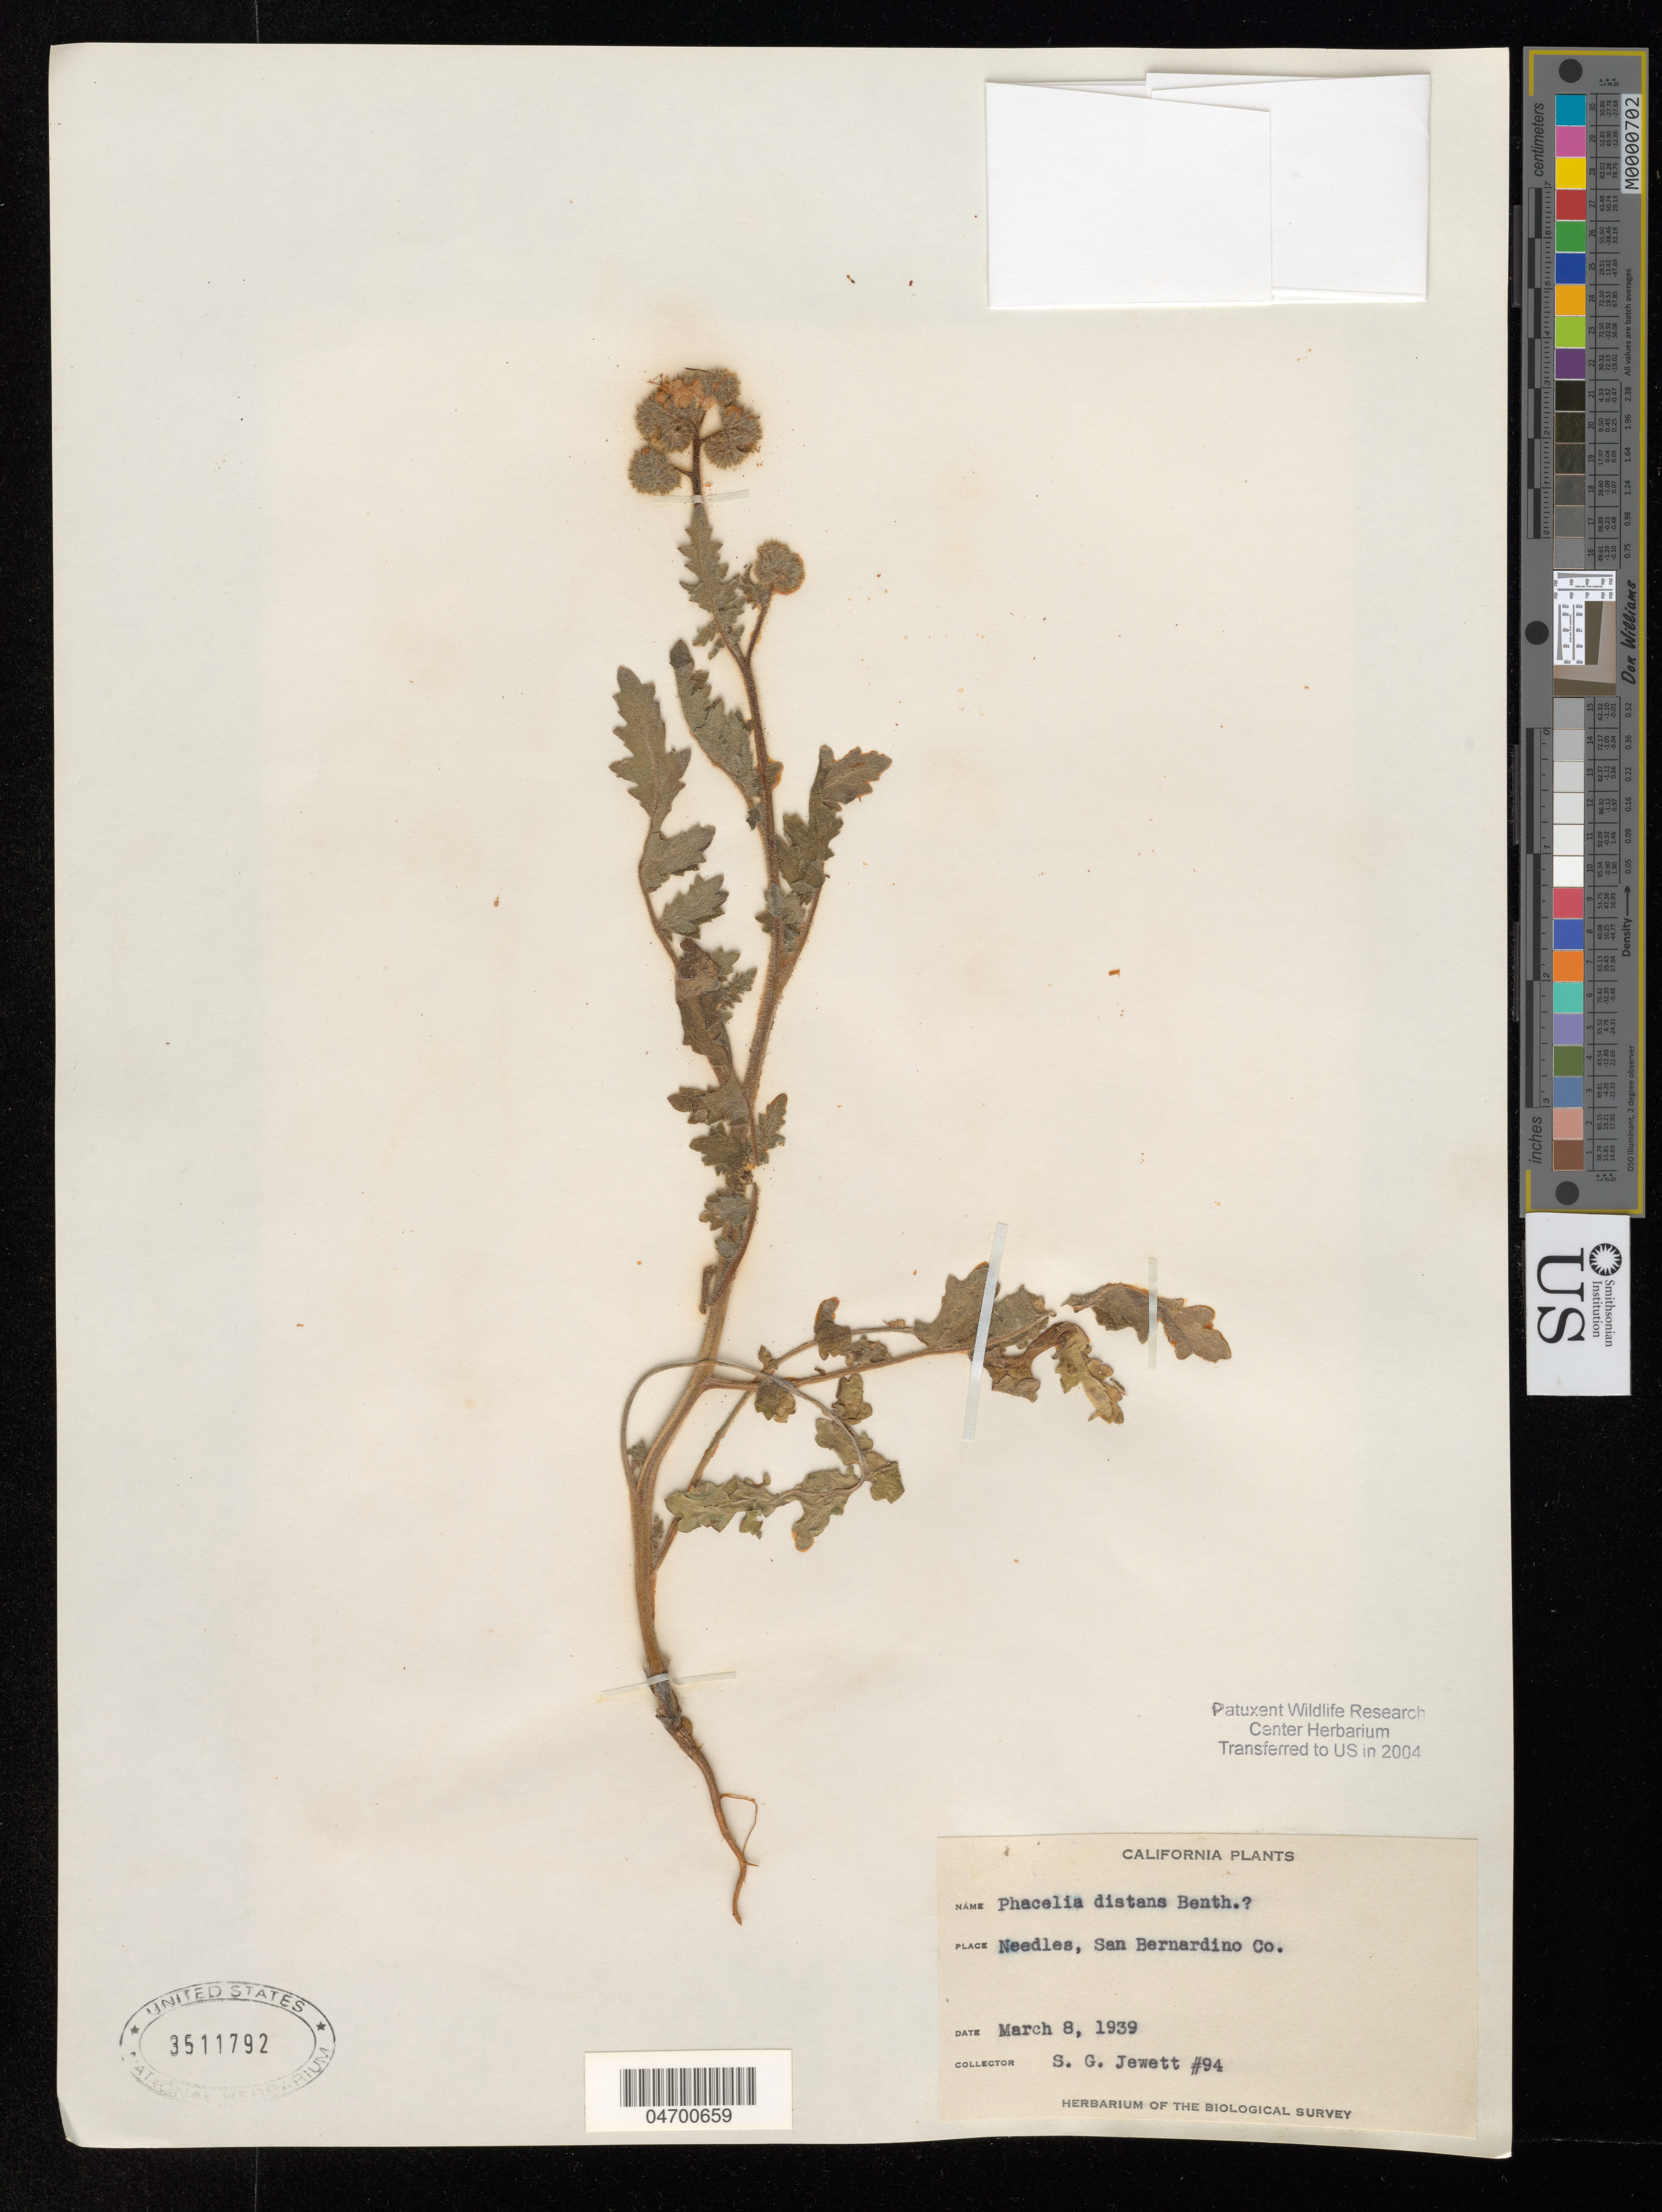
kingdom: Plantae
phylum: Tracheophyta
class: Magnoliopsida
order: Boraginales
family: Hydrophyllaceae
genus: Phacelia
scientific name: Phacelia distans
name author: Benth.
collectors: S. Jewett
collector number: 94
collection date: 1939-03-08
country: United States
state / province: California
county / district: San Bernardino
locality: Needles, San Bernardino Co. The Biological Survey.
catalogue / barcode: US 3511792